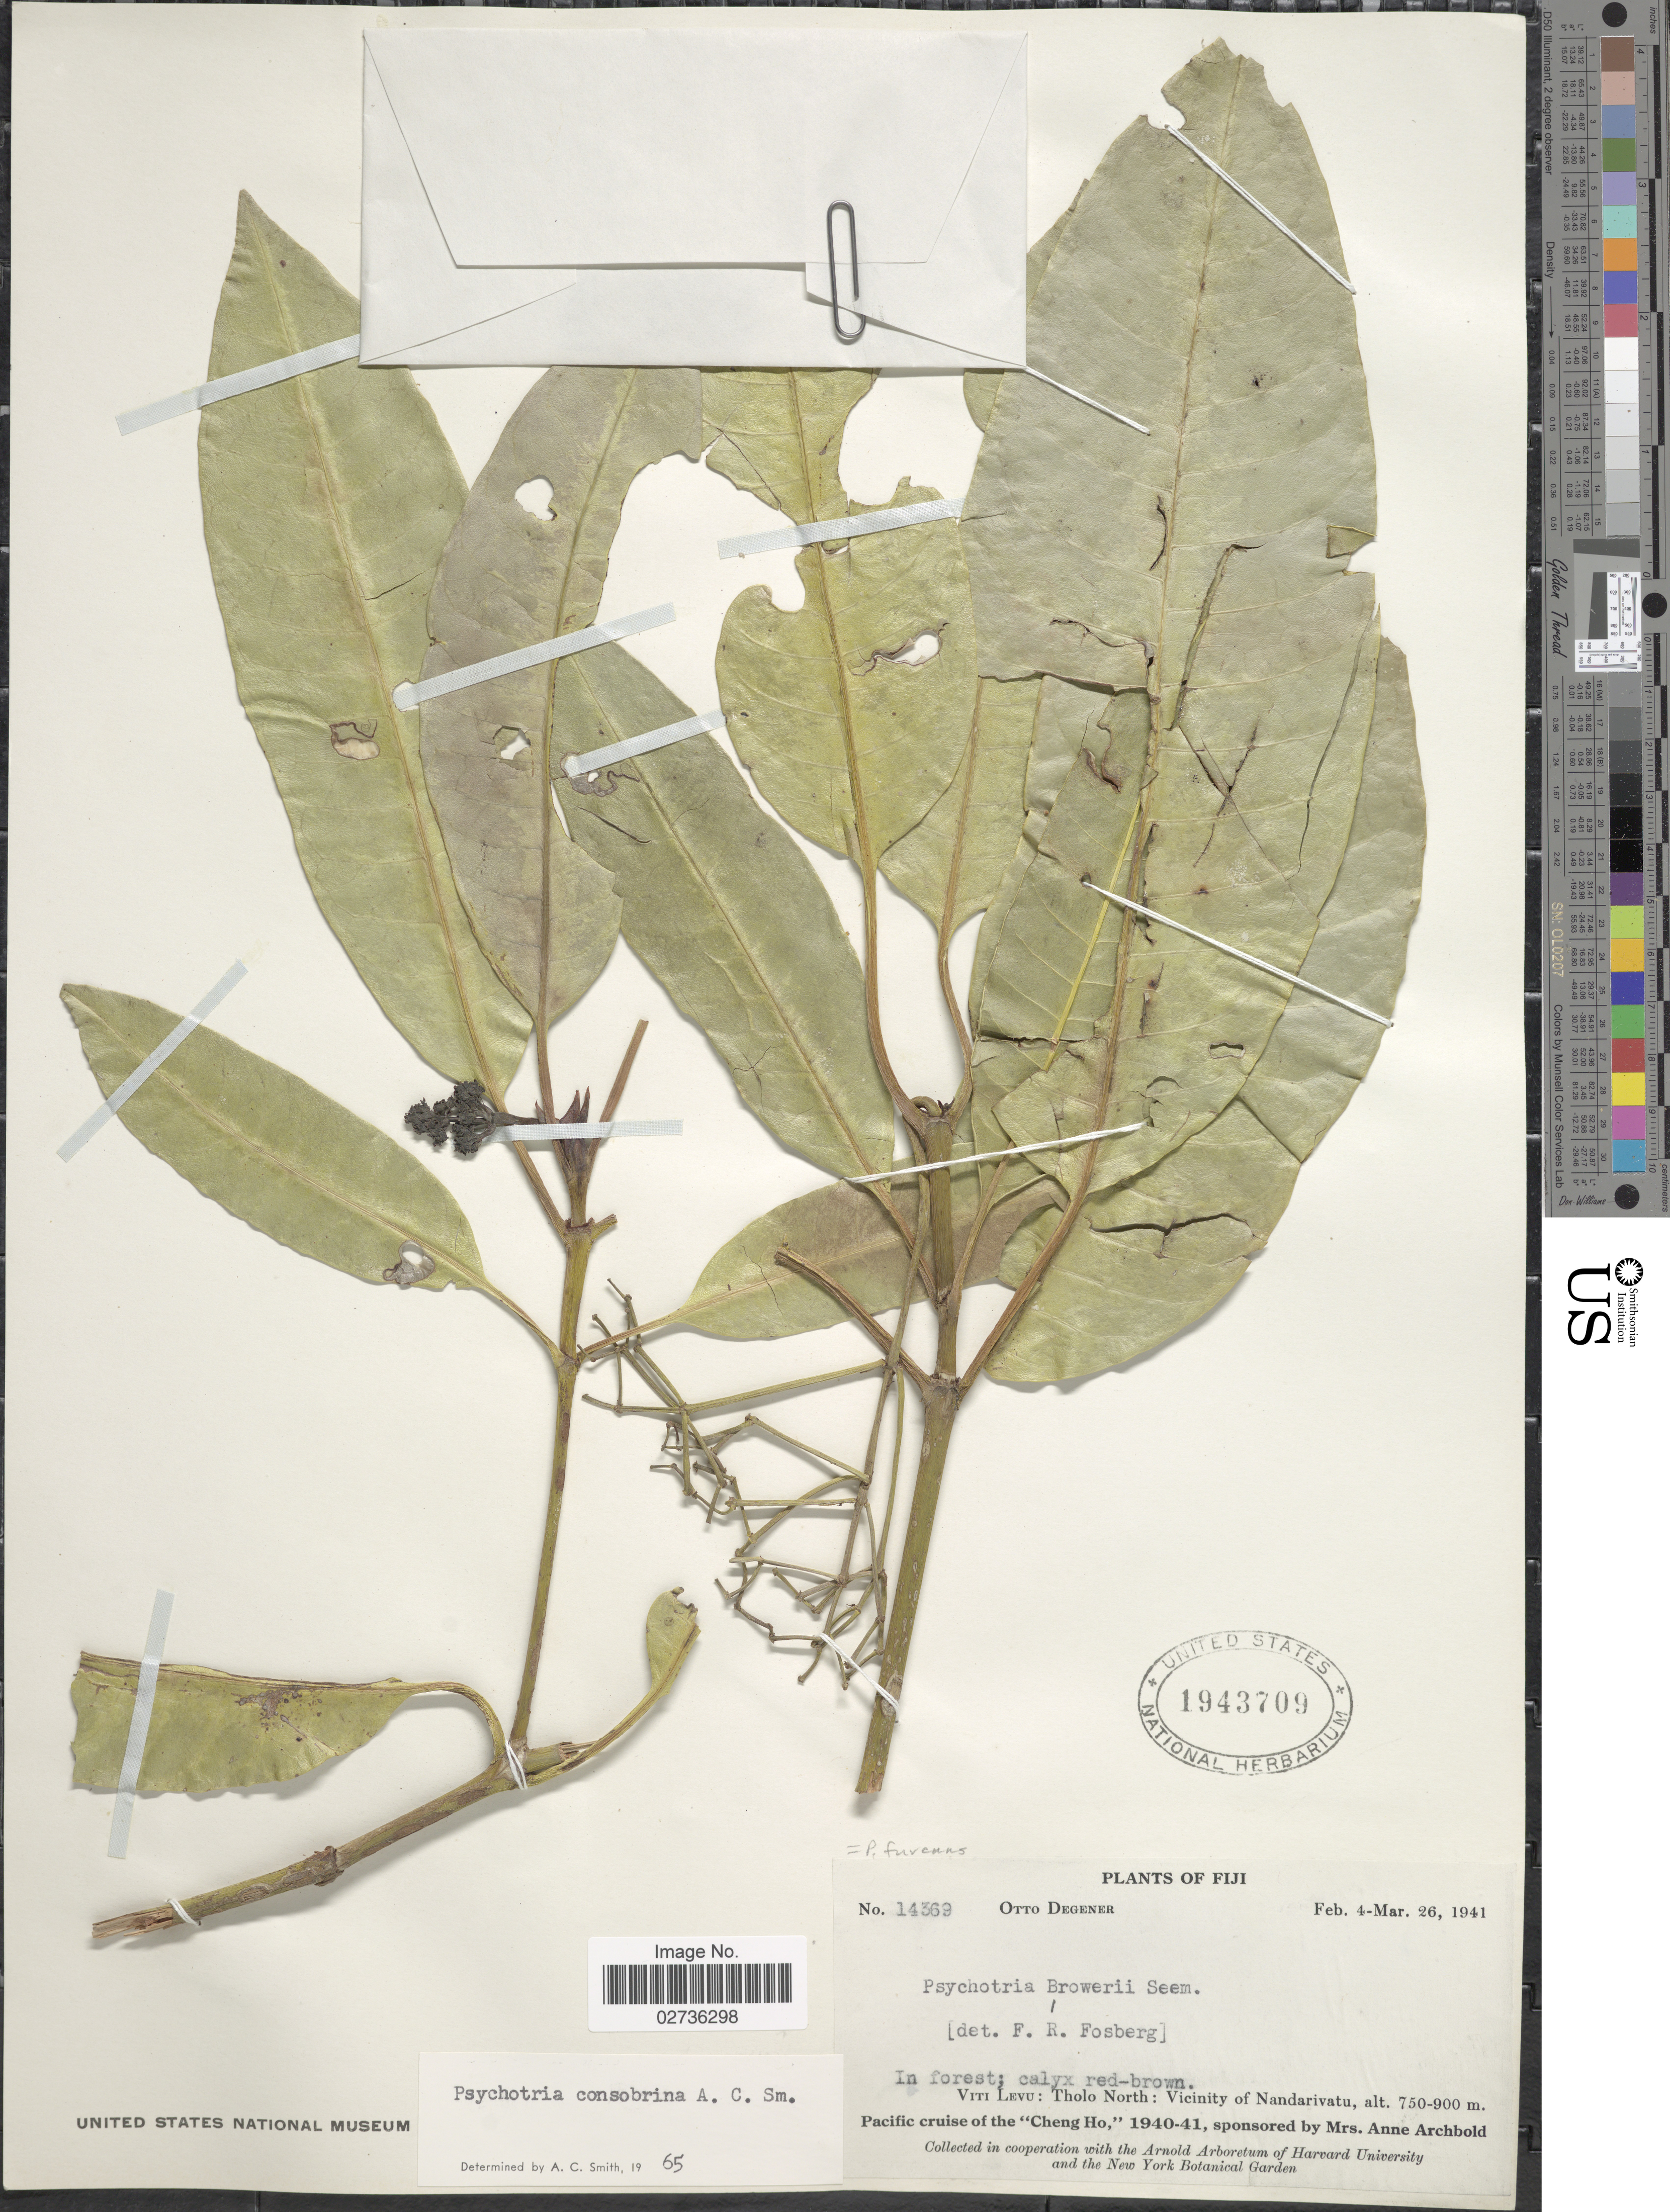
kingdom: Plantae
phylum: Tracheophyta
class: Magnoliopsida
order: Gentianales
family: Rubiaceae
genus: Psychotria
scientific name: Psychotria furcans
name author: Fosberg in A.C. Sm.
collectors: O. Degener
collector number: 14369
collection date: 1941-02-04/1941-03-26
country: Fiji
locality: In forest. Viti Levu: Tholo North: Vicinity of Nandarivatu.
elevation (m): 750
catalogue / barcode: US 1943709